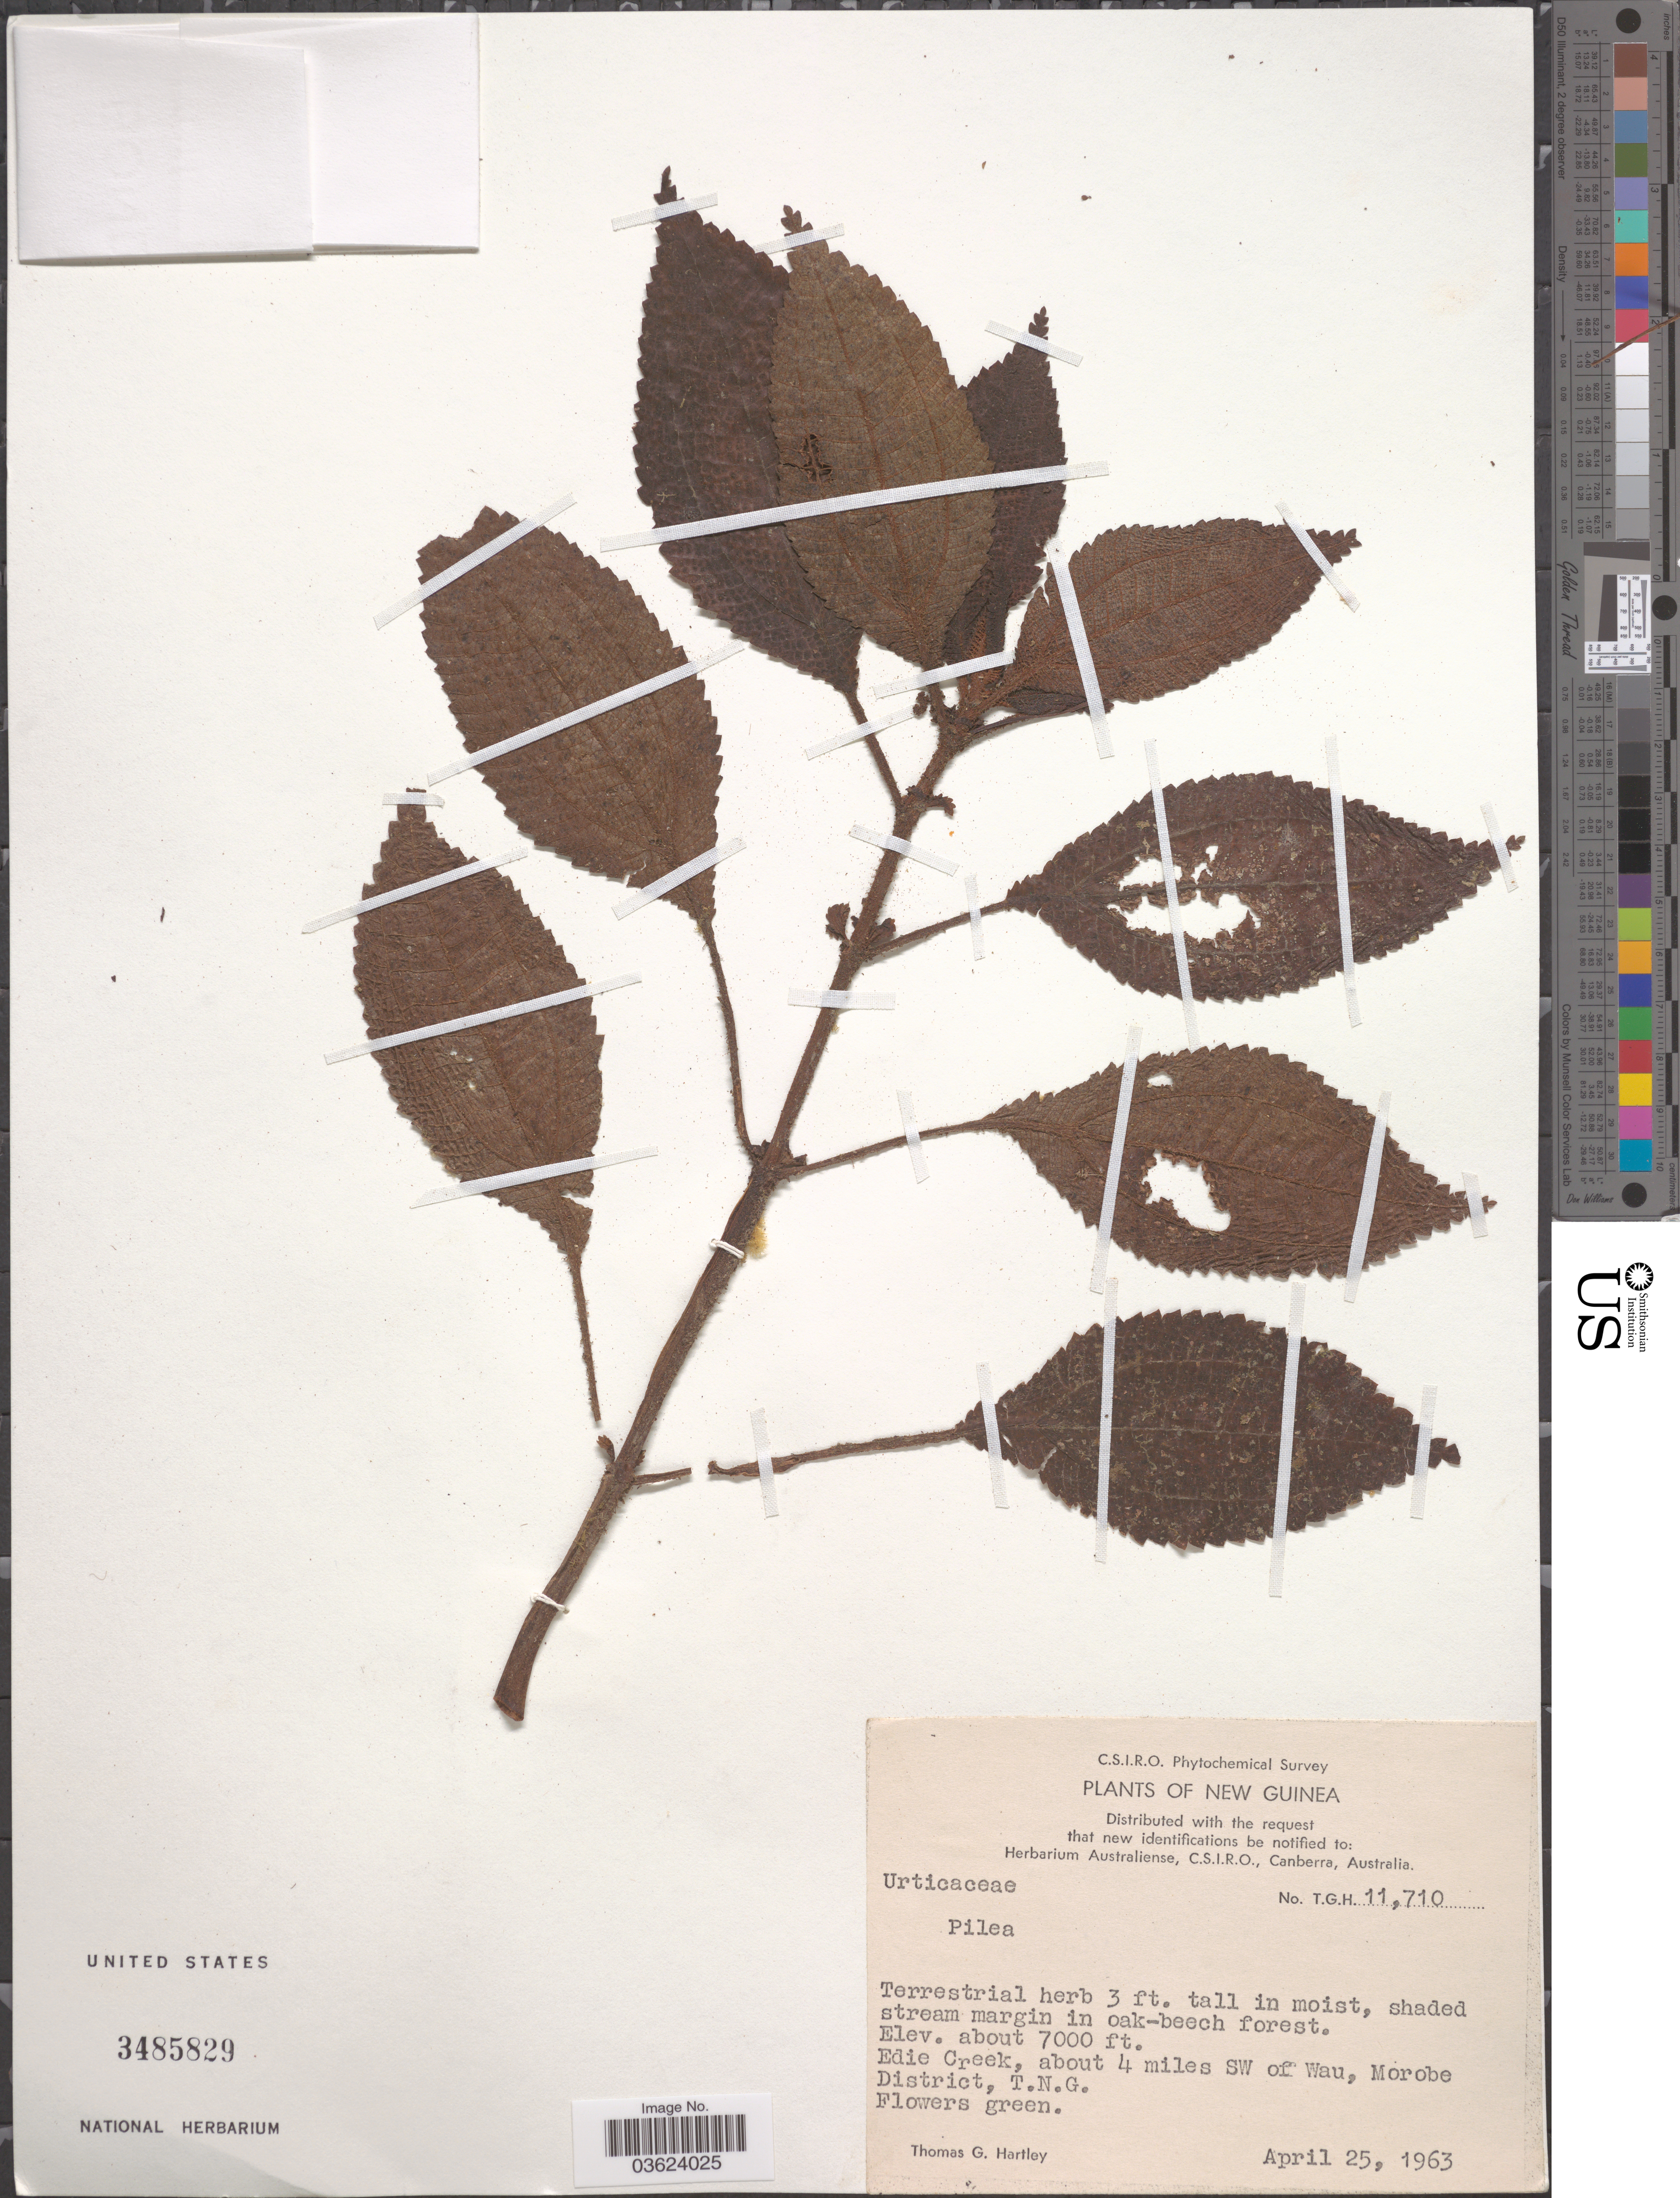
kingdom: Plantae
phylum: Tracheophyta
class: Magnoliopsida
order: Rosales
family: Urticaceae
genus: Pilea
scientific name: Pilea sp.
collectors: T. G. Hartley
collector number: T.G.H. 11710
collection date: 1963-04-25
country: Papua New Guinea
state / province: Morobe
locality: New Guinea. Edie Creek, about 4 miles SW of Wau, Morobe District, T.N.G.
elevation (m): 2134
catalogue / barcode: US 3485829